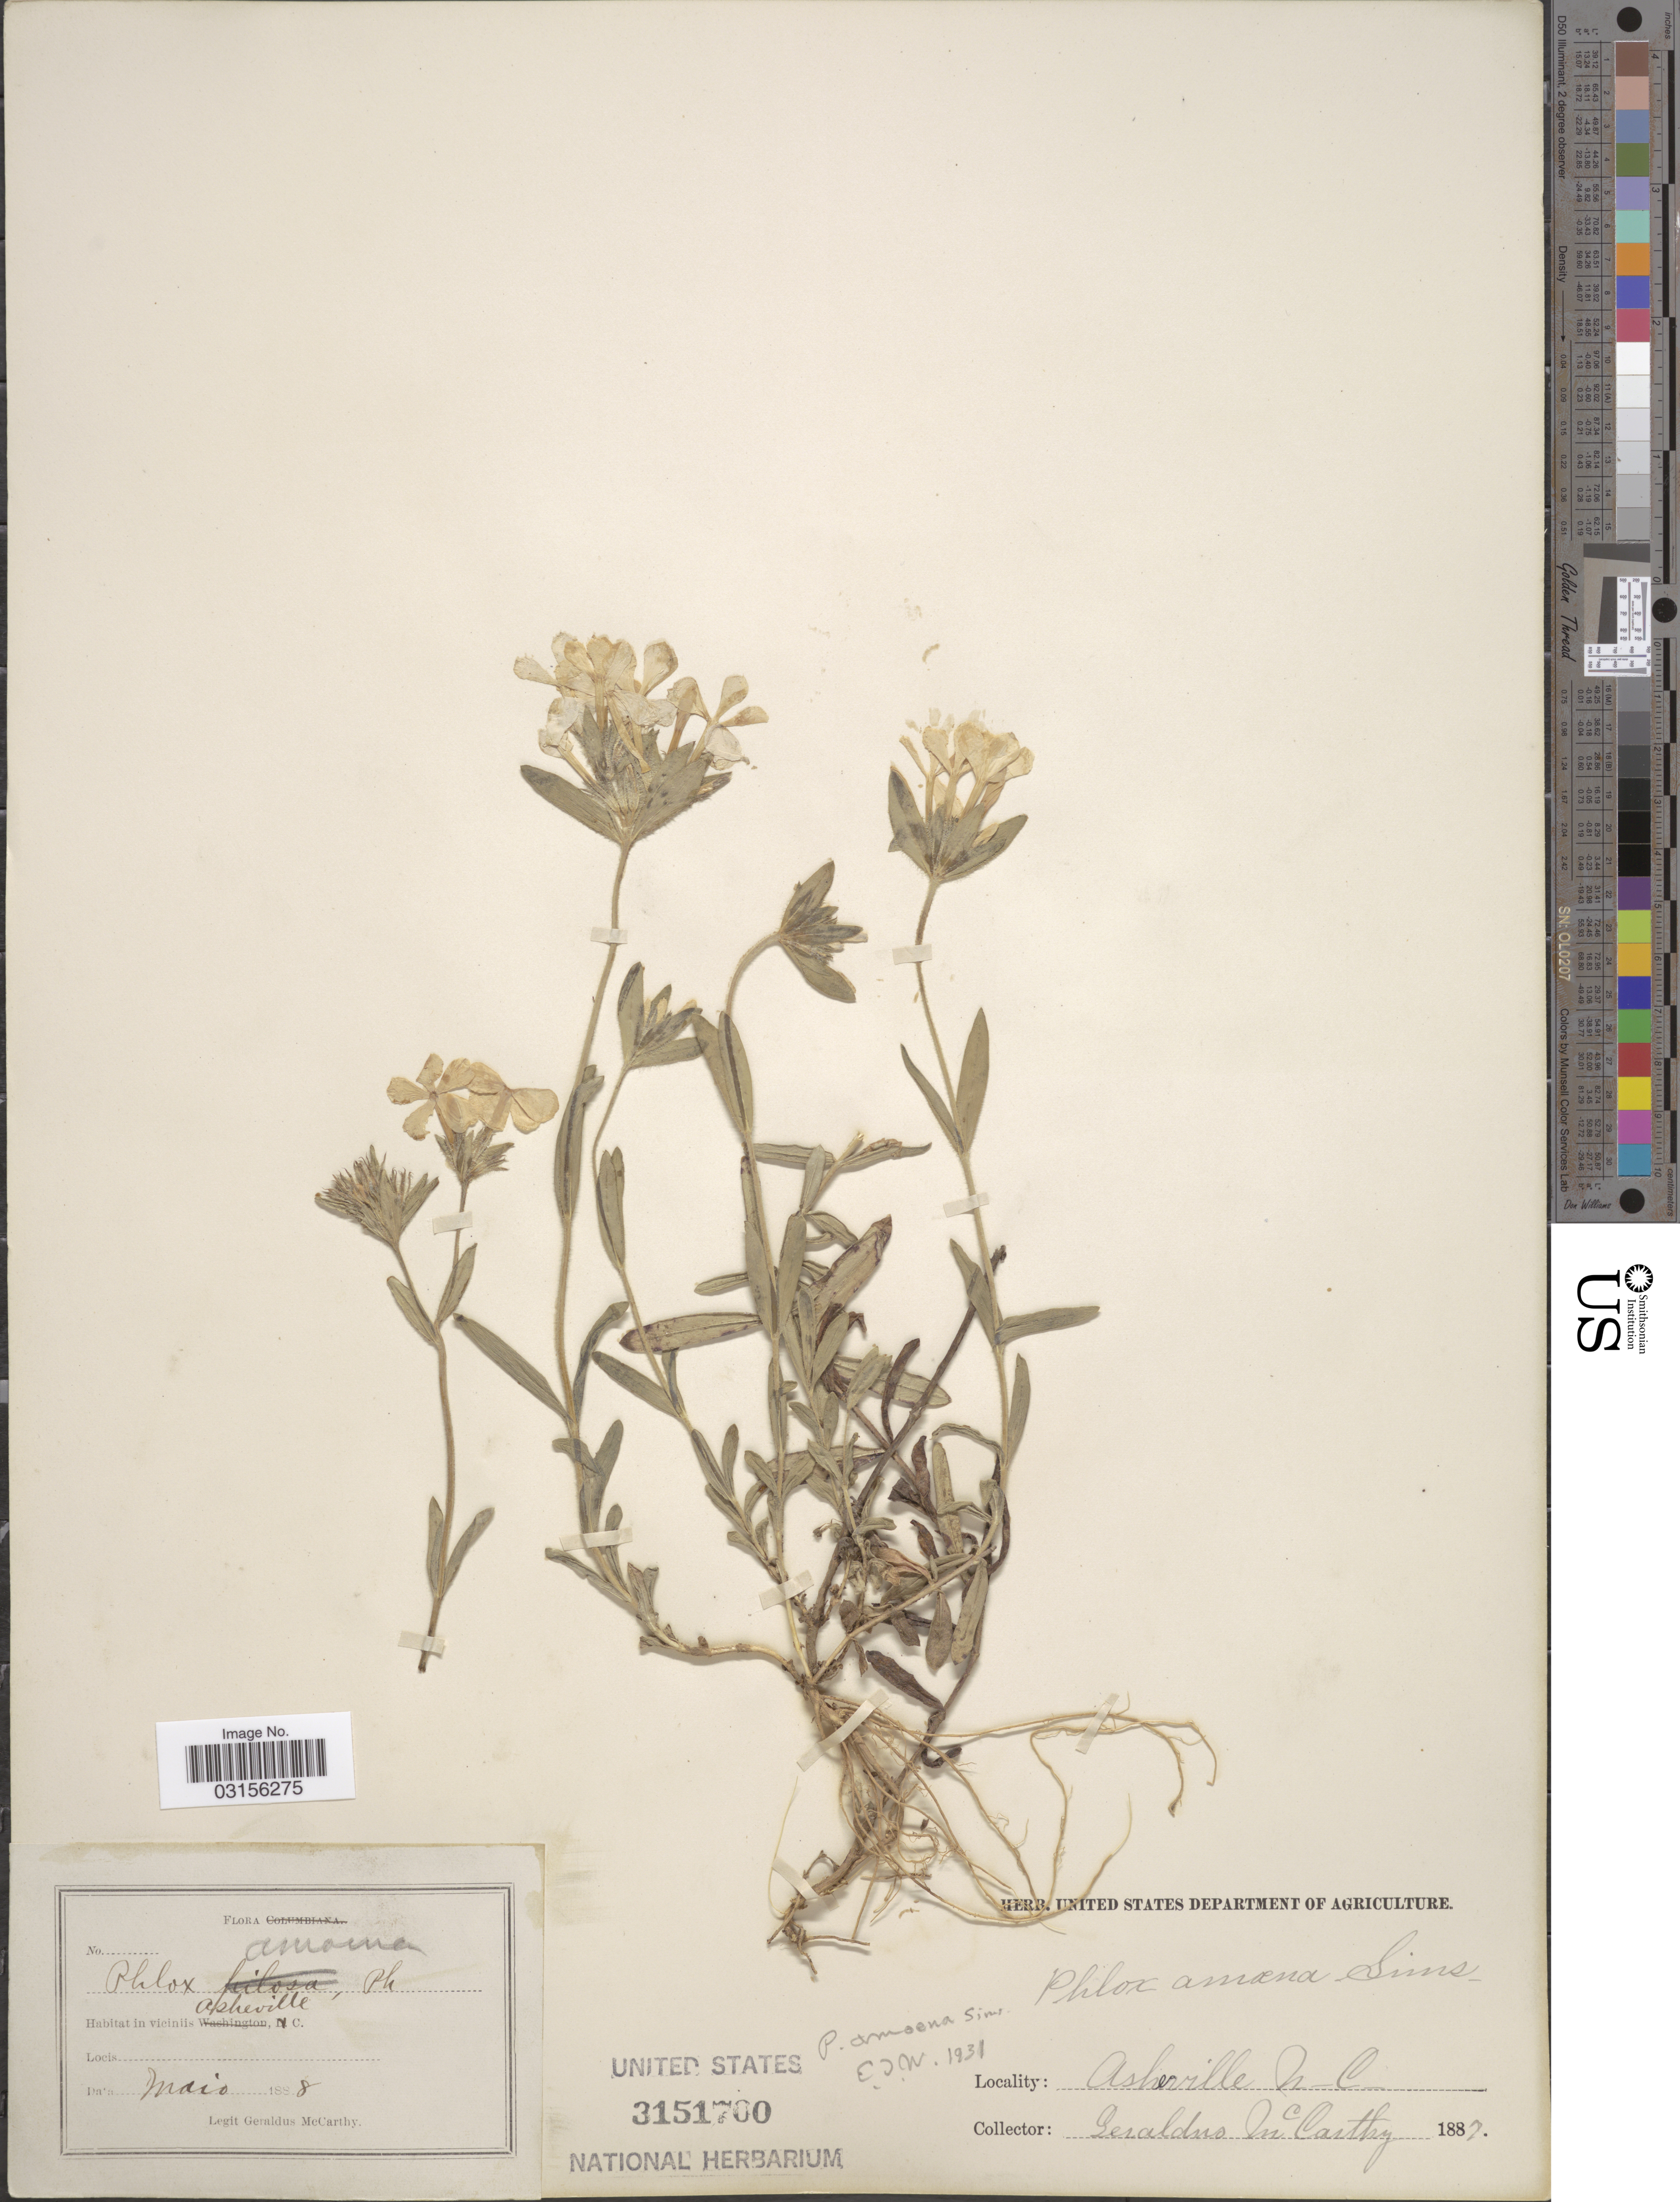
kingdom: Plantae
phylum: Tracheophyta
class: Magnoliopsida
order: Ericales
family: Polemoniaceae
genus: Phlox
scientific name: Phlox amoena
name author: Sims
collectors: M. McCarthy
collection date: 1887/1888-05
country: United States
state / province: North Carolina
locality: Viciniis Asheville N. C.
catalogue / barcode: US 3151700